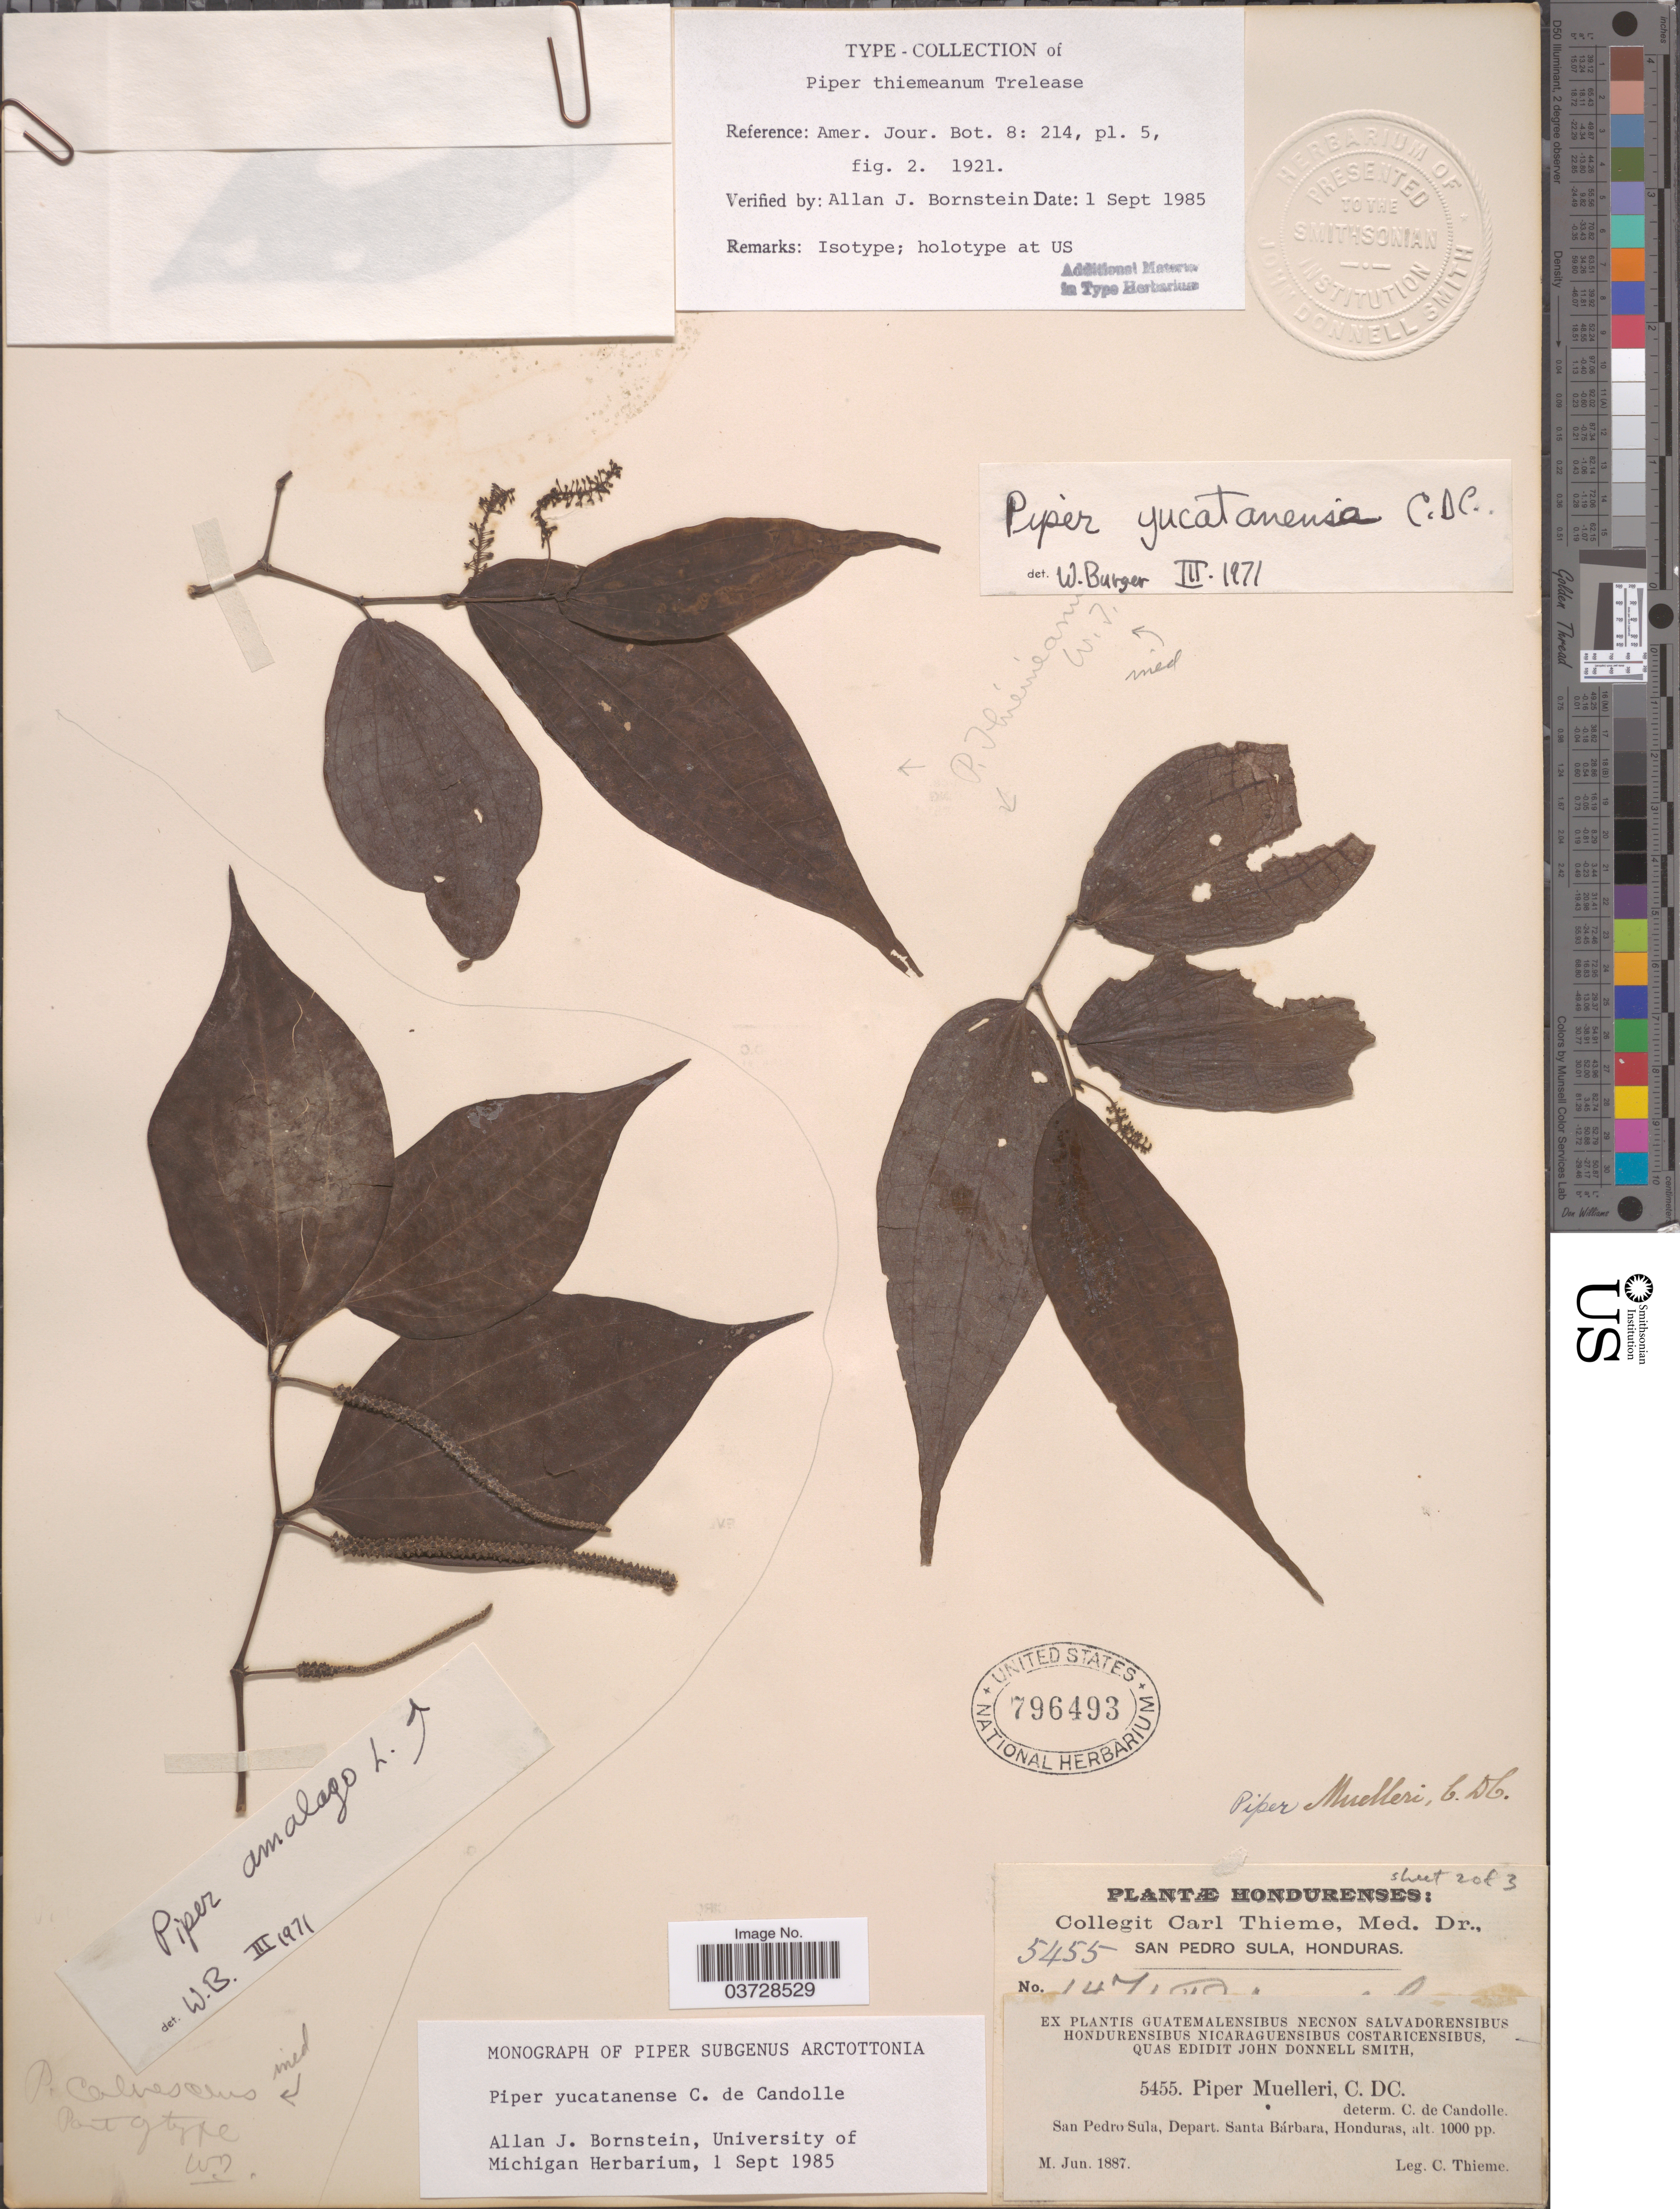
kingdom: Plantae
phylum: Tracheophyta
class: Magnoliopsida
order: Piperales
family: Piperaceae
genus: Piper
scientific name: Piper yucatanense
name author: DC.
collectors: C. Thieme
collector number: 5455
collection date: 1887-06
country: Honduras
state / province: Santa Barbara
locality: San Pedro Sula, Depart. Santa Bárbara.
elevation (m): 305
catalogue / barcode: US 796493